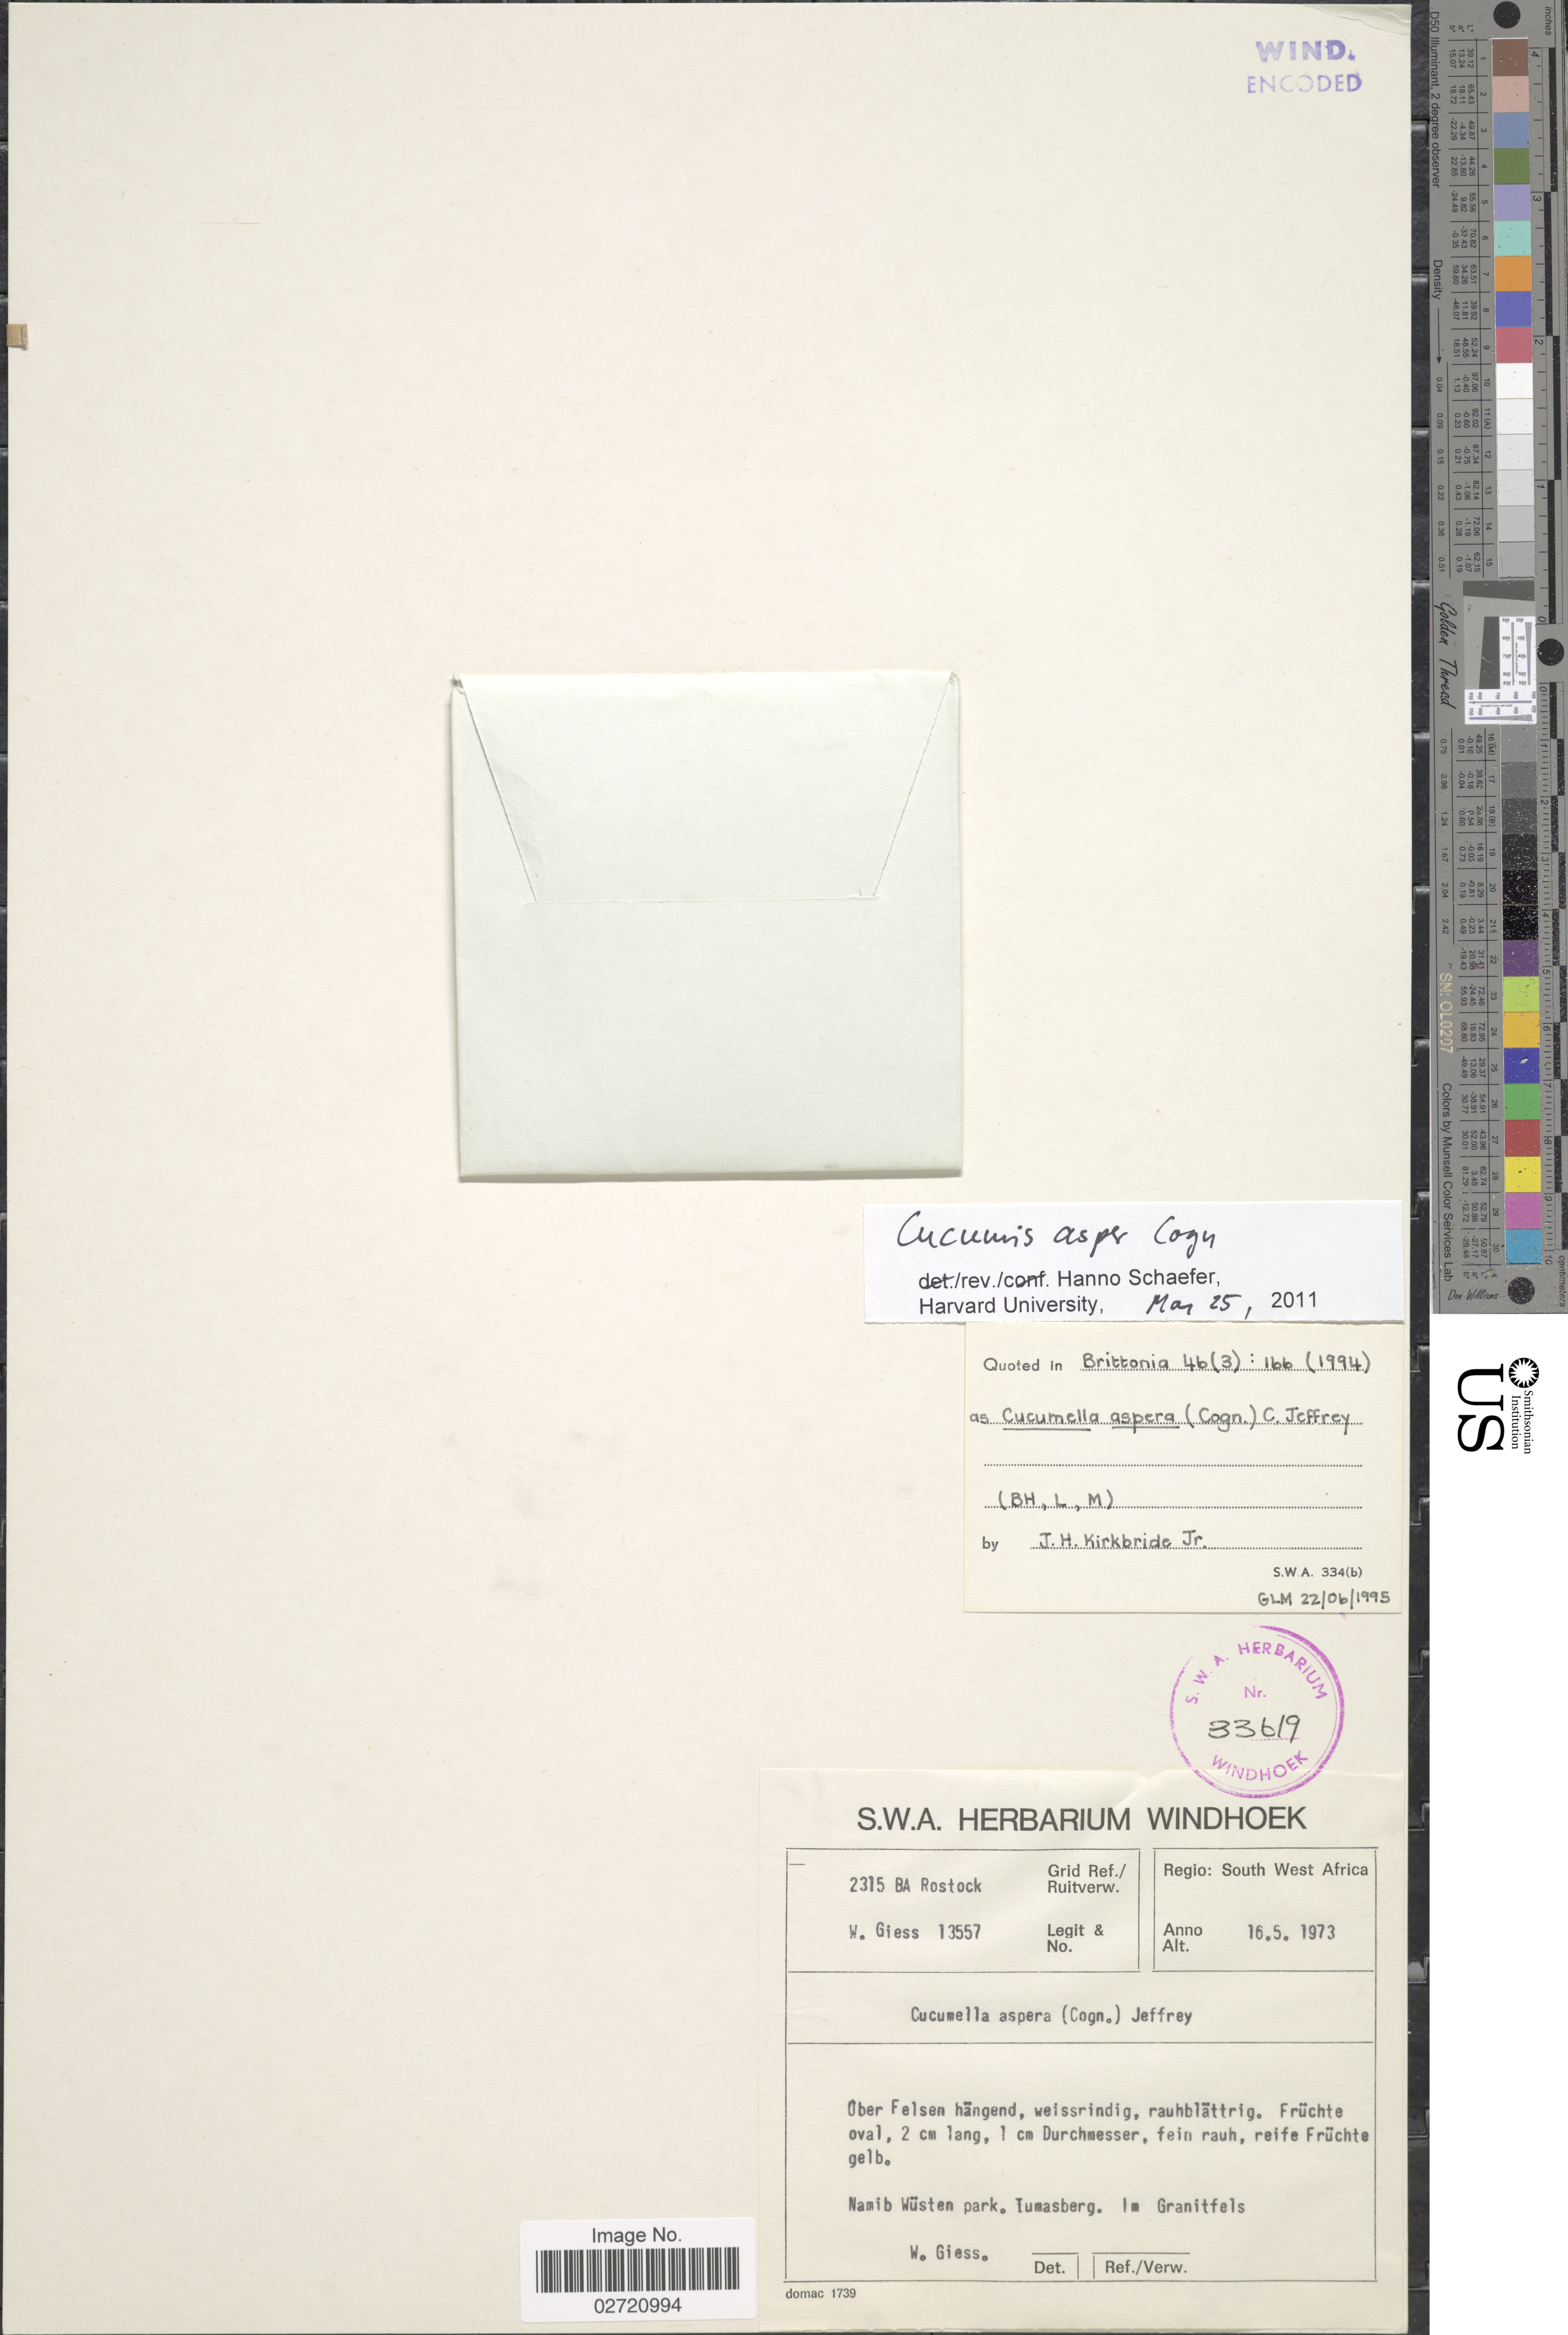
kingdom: Plantae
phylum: Tracheophyta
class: Magnoliopsida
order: Cucurbitales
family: Cucurbitaceae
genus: Cucumis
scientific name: Cucumis aspera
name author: Sol. ex G. Forst.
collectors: W. Giess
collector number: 13557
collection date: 1973-05-16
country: Namibia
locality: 2315 BA Grid Ref. Ruitverw. Rostock. Regio: South West Africa. Ober Felsen hangend